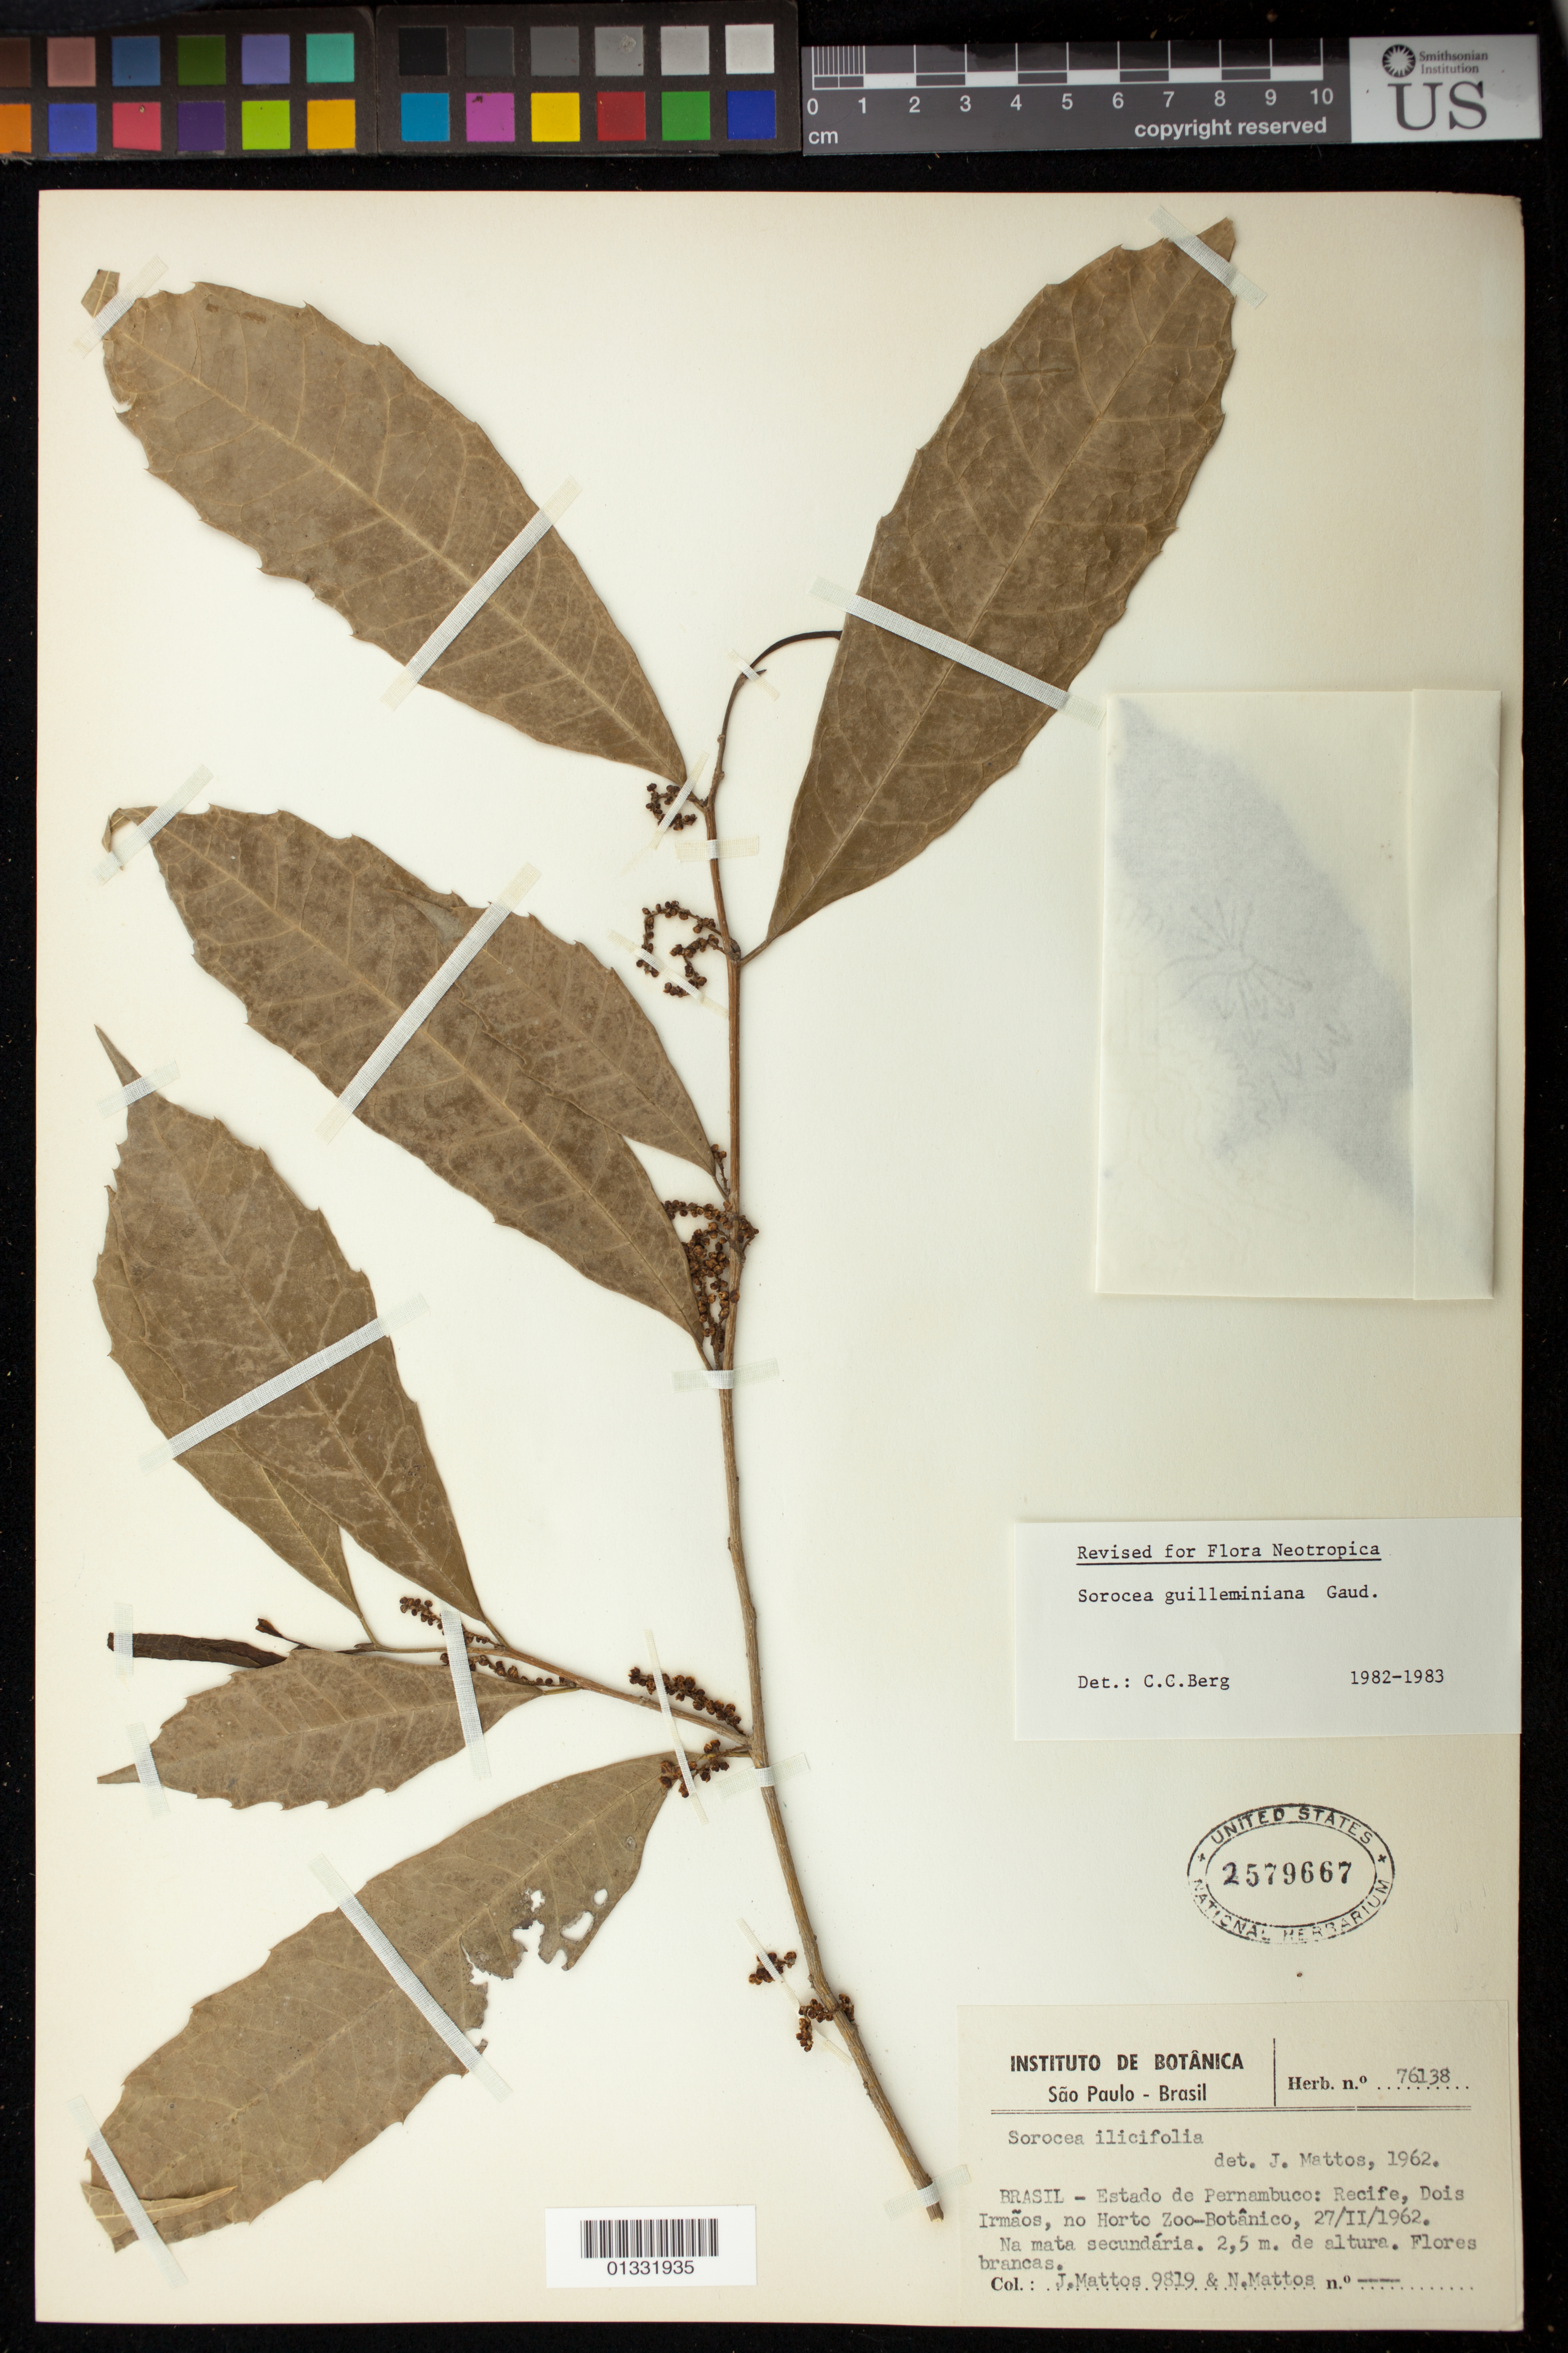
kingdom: Plantae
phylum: Tracheophyta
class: Magnoliopsida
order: Rosales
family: Moraceae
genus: Sorocea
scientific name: Sorocea guilleminiana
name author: Gaudich.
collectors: J. R. de Mattos & N. F. Mattos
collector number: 9819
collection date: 1962-02-27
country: Brazil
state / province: Pernambuco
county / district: Recife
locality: Dois Irmãos, no Horto Zoo-Botânico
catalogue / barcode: US 2579667